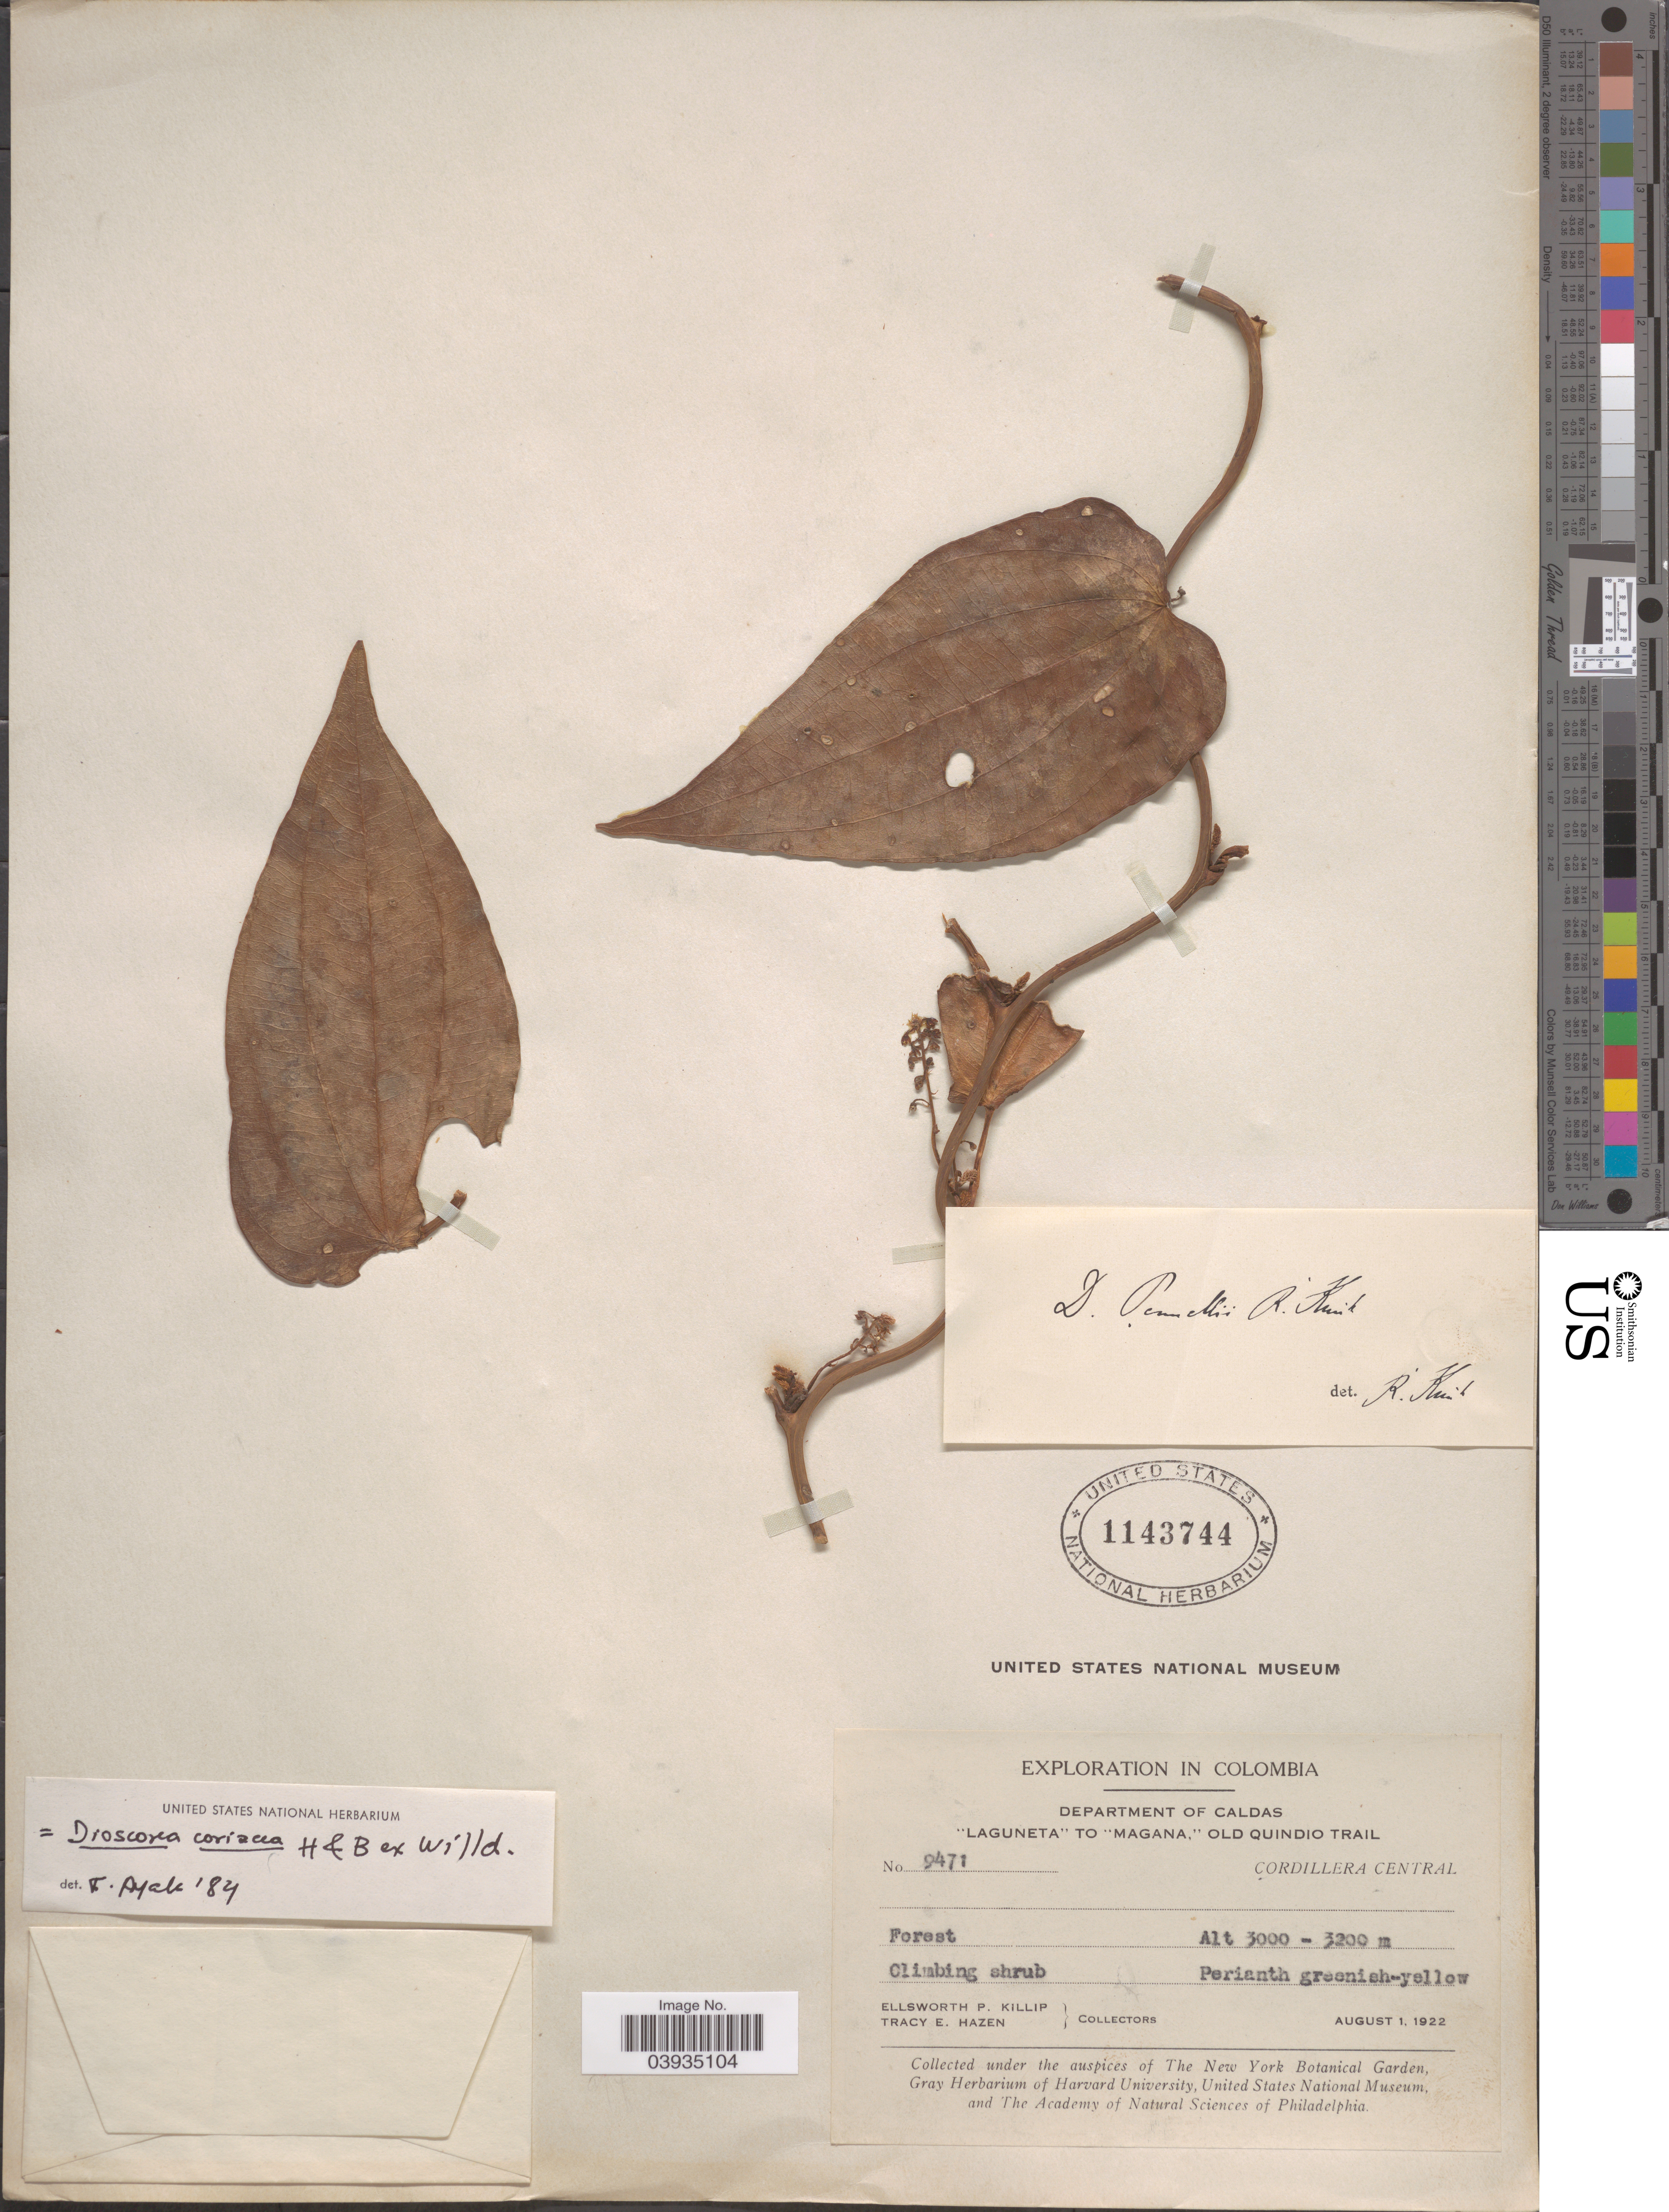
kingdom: Plantae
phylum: Tracheophyta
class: Liliopsida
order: Dioscoreales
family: Dioscoreaceae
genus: Dioscorea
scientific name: Dioscorea coriacea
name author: Humb. & Bonpl. ex Willd.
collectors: E. P. Killip & T. E. Hazen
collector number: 9471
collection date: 1922-08-01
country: Colombia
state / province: Caldas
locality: Department of Caldas. "Laguneta" to "Magana," Old Quindio Trail. Cordillera Central.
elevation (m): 3000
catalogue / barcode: US 1143744